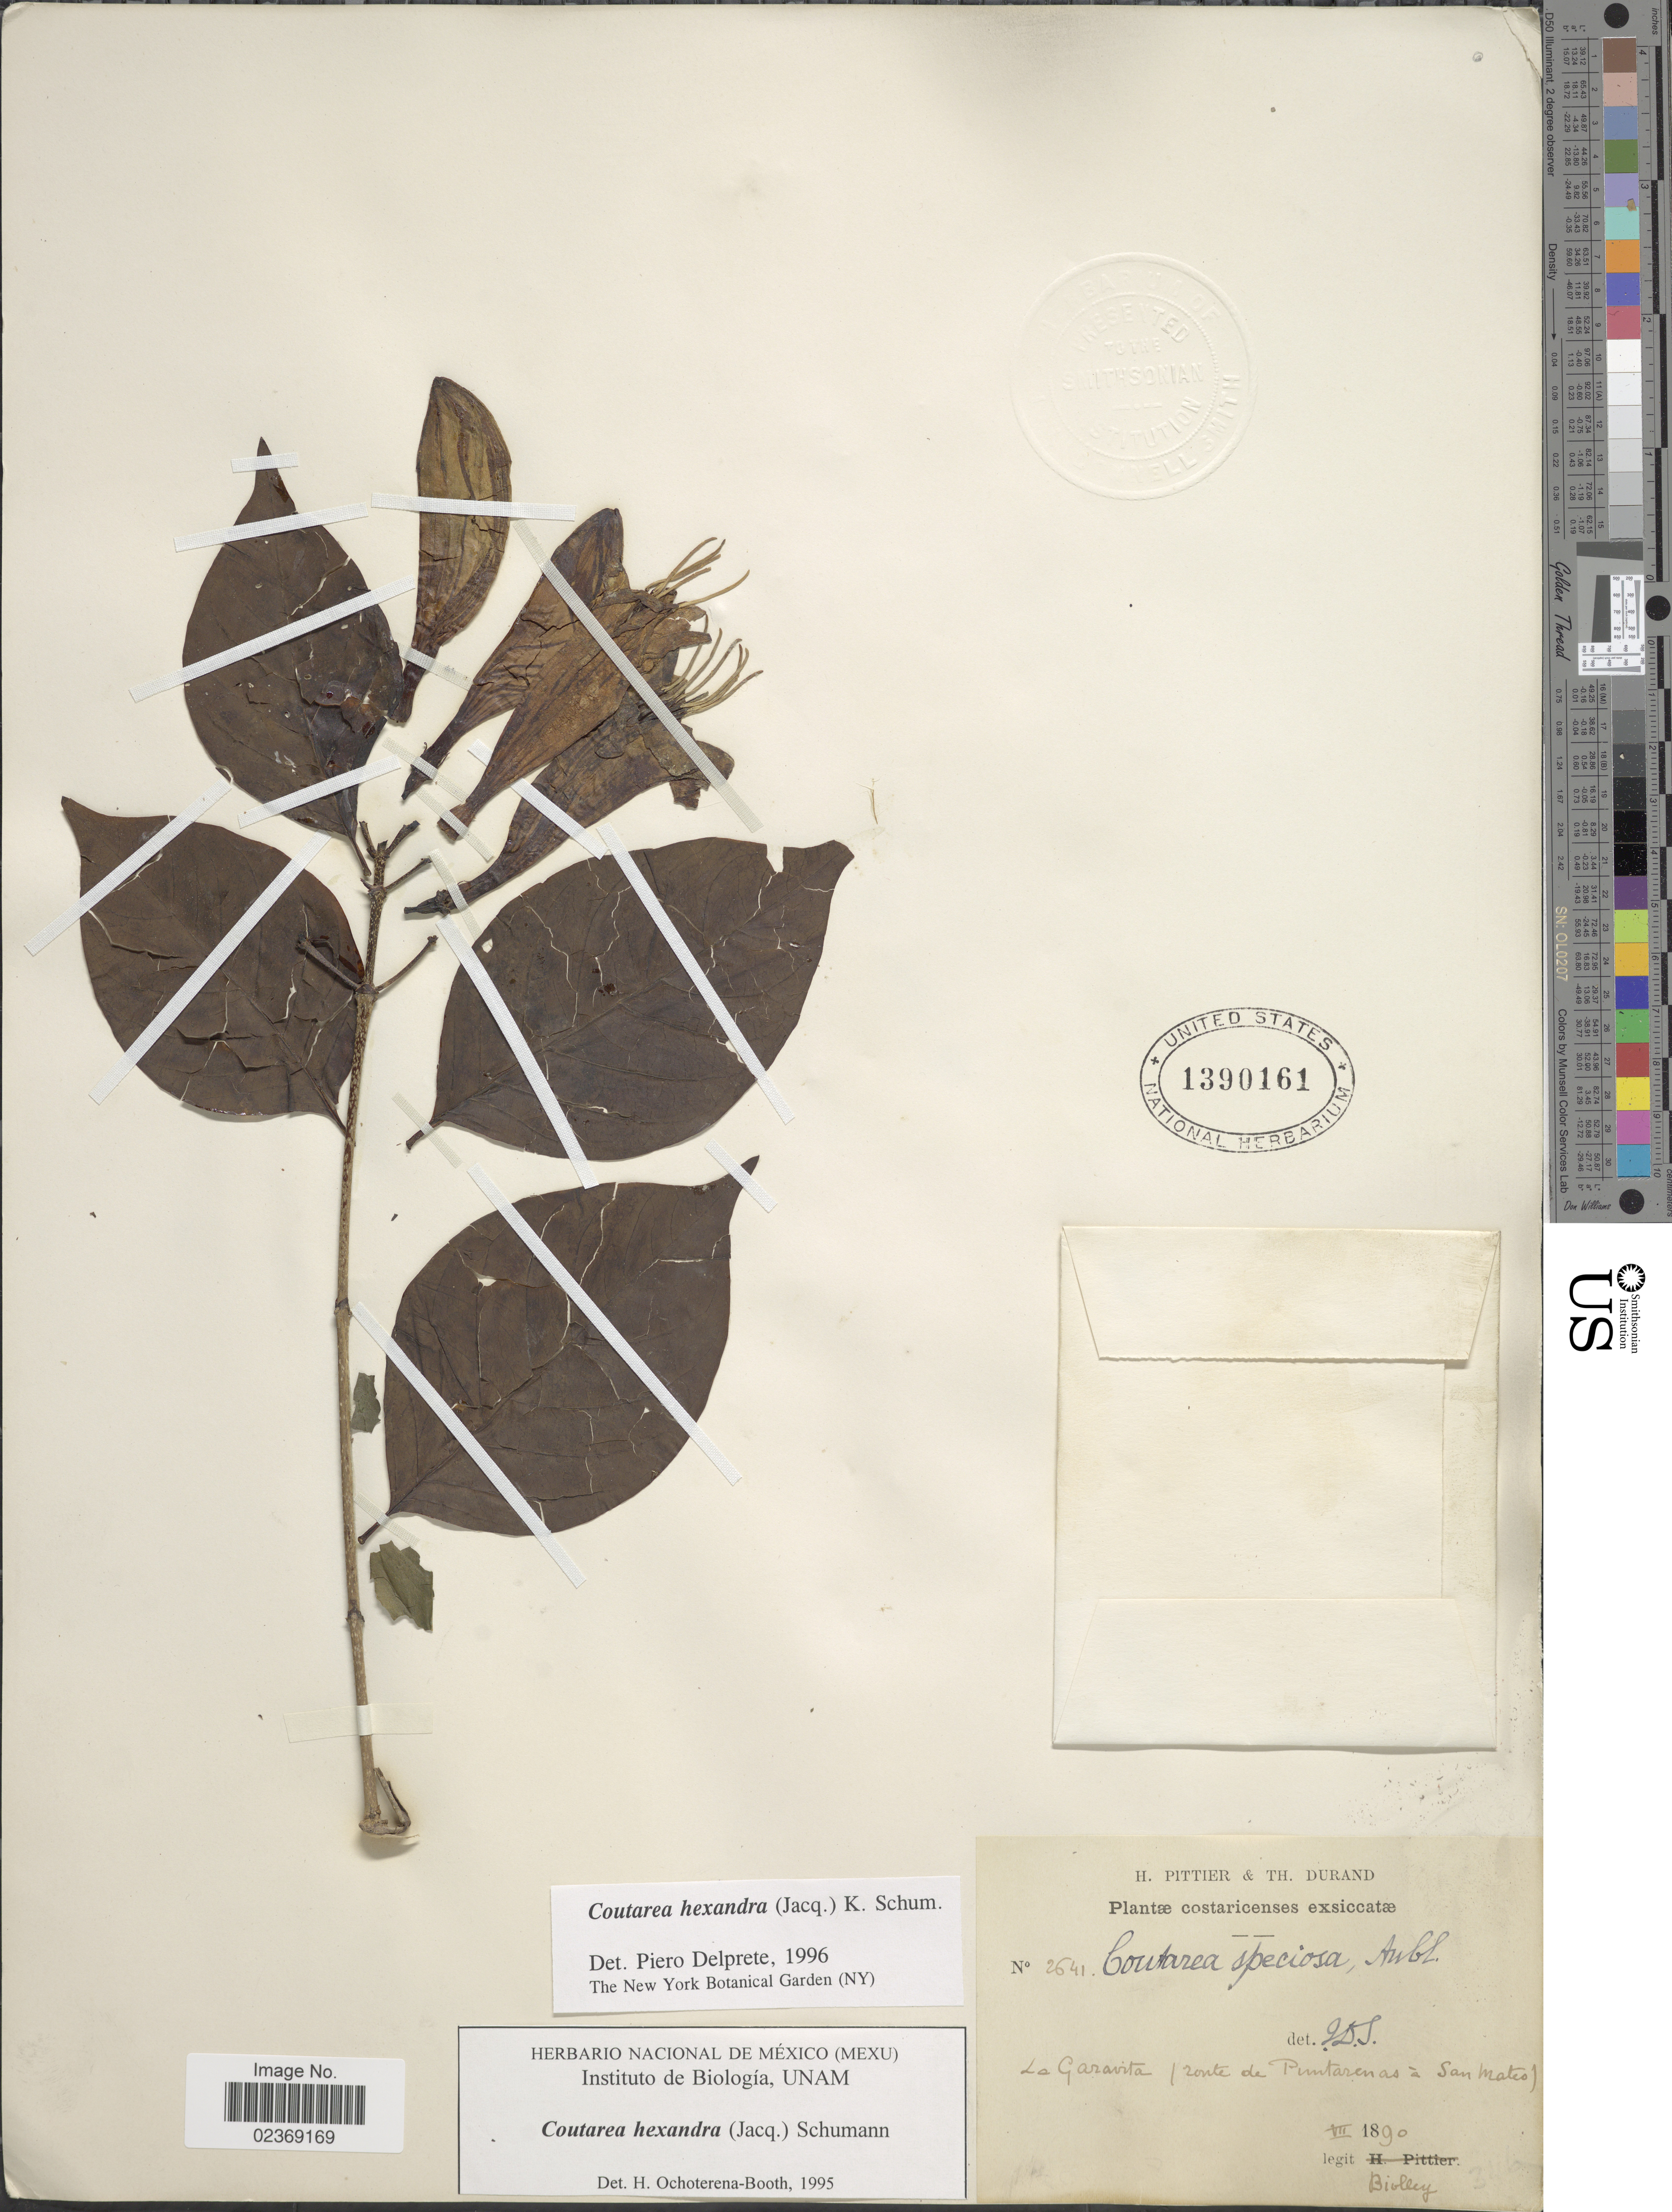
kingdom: Plantae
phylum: Tracheophyta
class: Magnoliopsida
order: Gentianales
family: Rubiaceae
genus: Coutarea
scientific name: Coutarea hexandra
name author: (Jacq.) K. Schum.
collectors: Biolley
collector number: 2641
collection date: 1890-07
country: Costa Rica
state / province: Puntarenas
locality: La Garavita, ronte de Puntarenas a San Mateo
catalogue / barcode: US 1390161